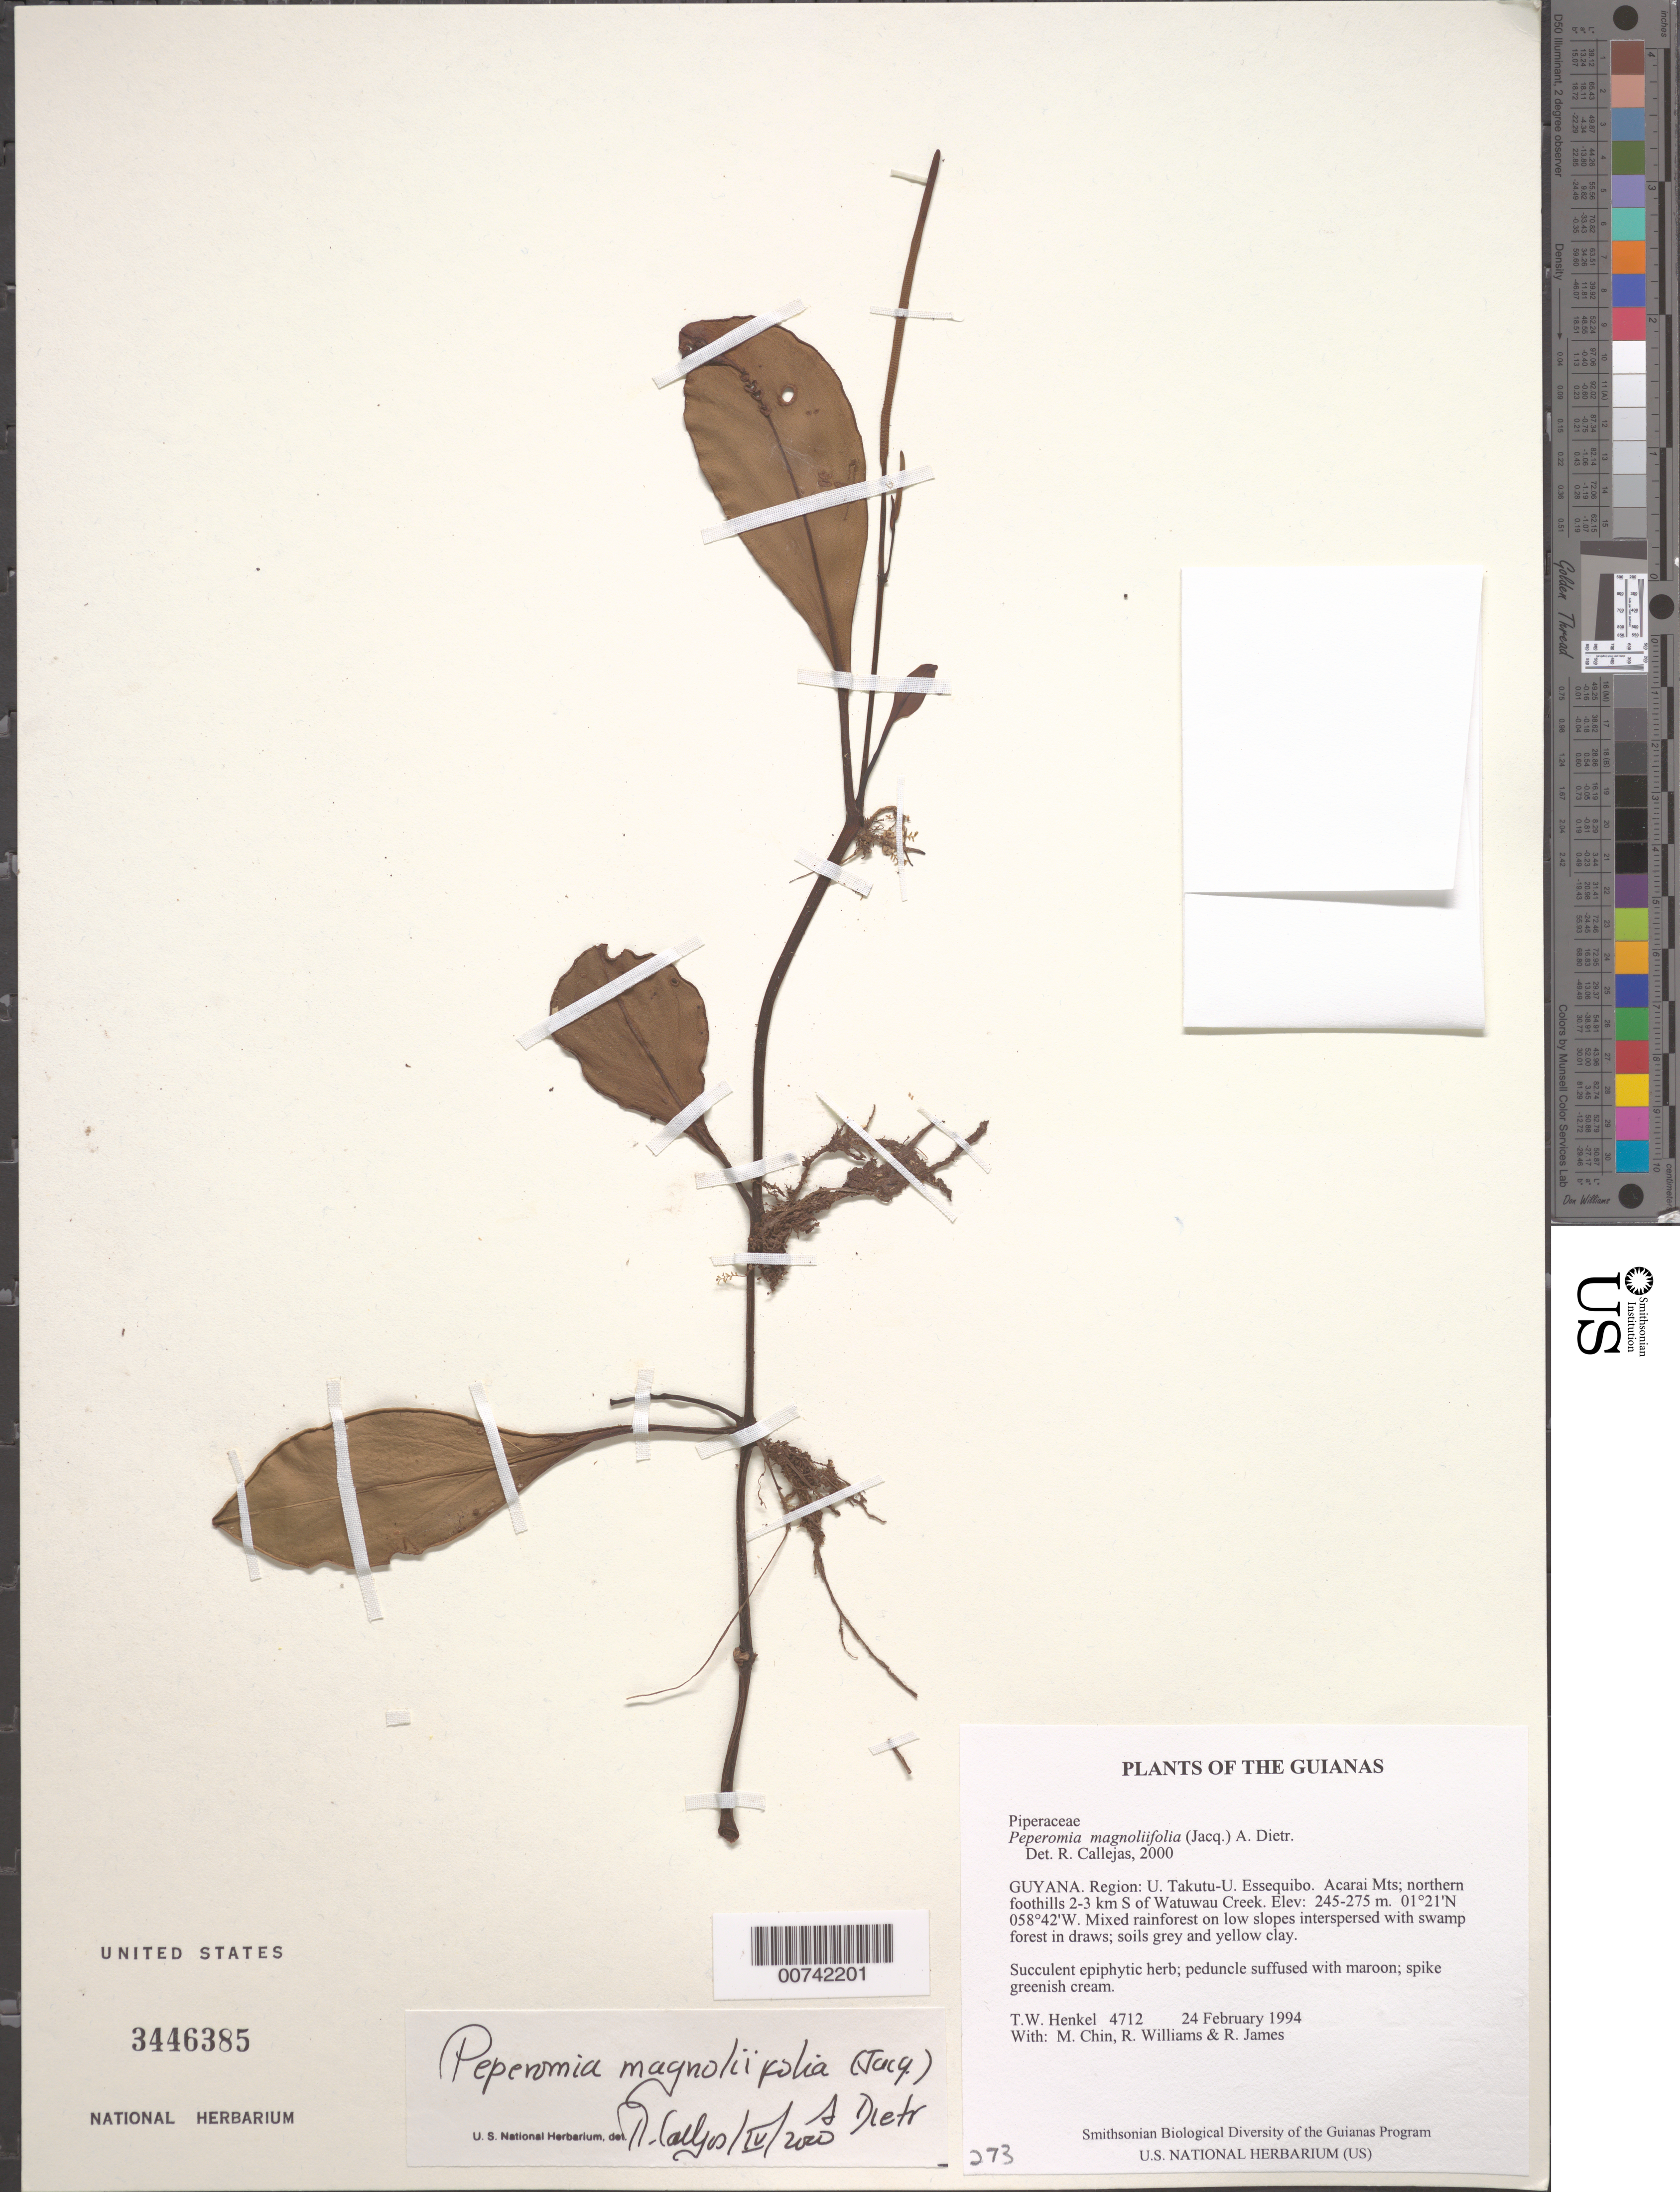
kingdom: Plantae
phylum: Tracheophyta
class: Magnoliopsida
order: Piperales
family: Piperaceae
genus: Peperomia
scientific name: Peperomia magnoliifolia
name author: (Jacq.) A. Dietr.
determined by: Callejas, Ricardo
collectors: T. Henkel, M. Chin, R. Williams & R. James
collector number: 4712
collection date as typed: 24 February 1994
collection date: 1994-02-24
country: Guyana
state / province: U. Takutu-U. Essequibo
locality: Acarai Mts; northern foothills 2-3 km S of Watuwau Creek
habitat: Mixed rainforest on low slopes interspersed with swamp forest in draws; soils grey and yellow clay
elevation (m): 245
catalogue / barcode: US 3446385